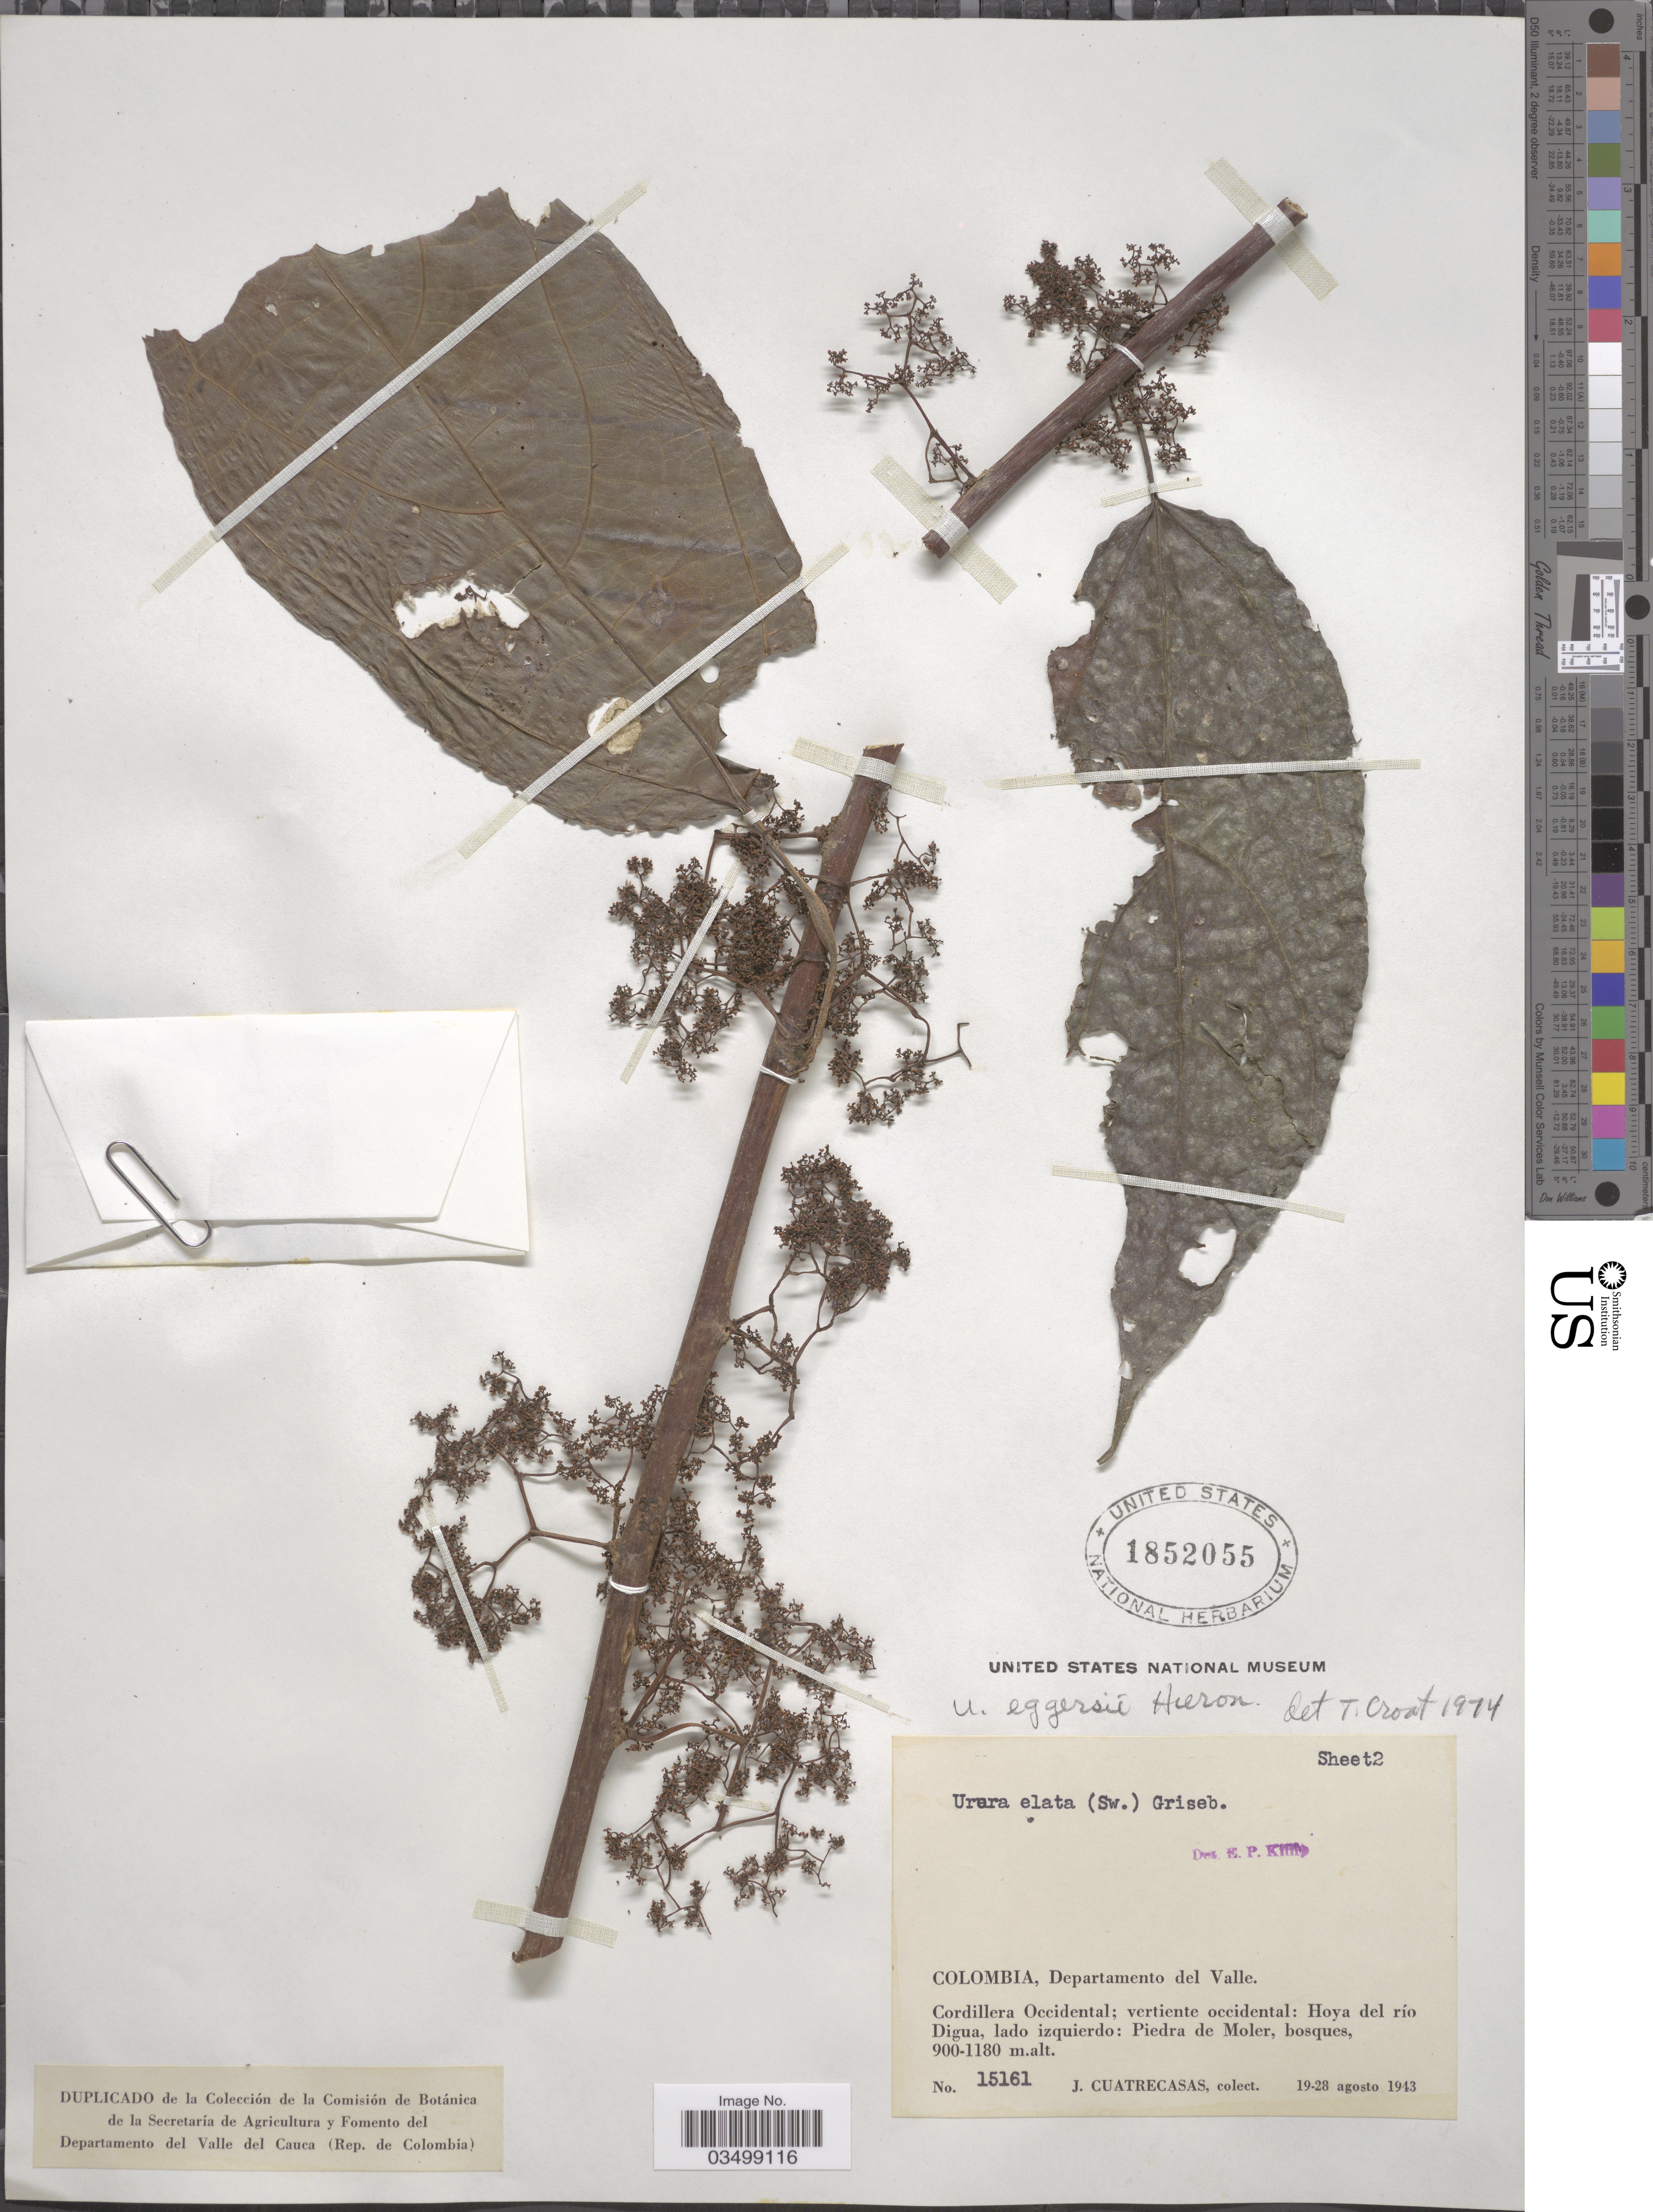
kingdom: Plantae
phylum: Tracheophyta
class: Magnoliopsida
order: Rosales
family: Urticaceae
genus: Urera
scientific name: Urera eggersii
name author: Hieron.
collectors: J. Cuatrecasas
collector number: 15161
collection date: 1943-08-19/1943-08-28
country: Colombia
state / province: Valle del Cauca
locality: Departamento del Valle. Cordillera Occidental; vertiente occidental: Hoya del río Digua, lado izquierdo: Piedra de Moler.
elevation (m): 900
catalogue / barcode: US 1852055